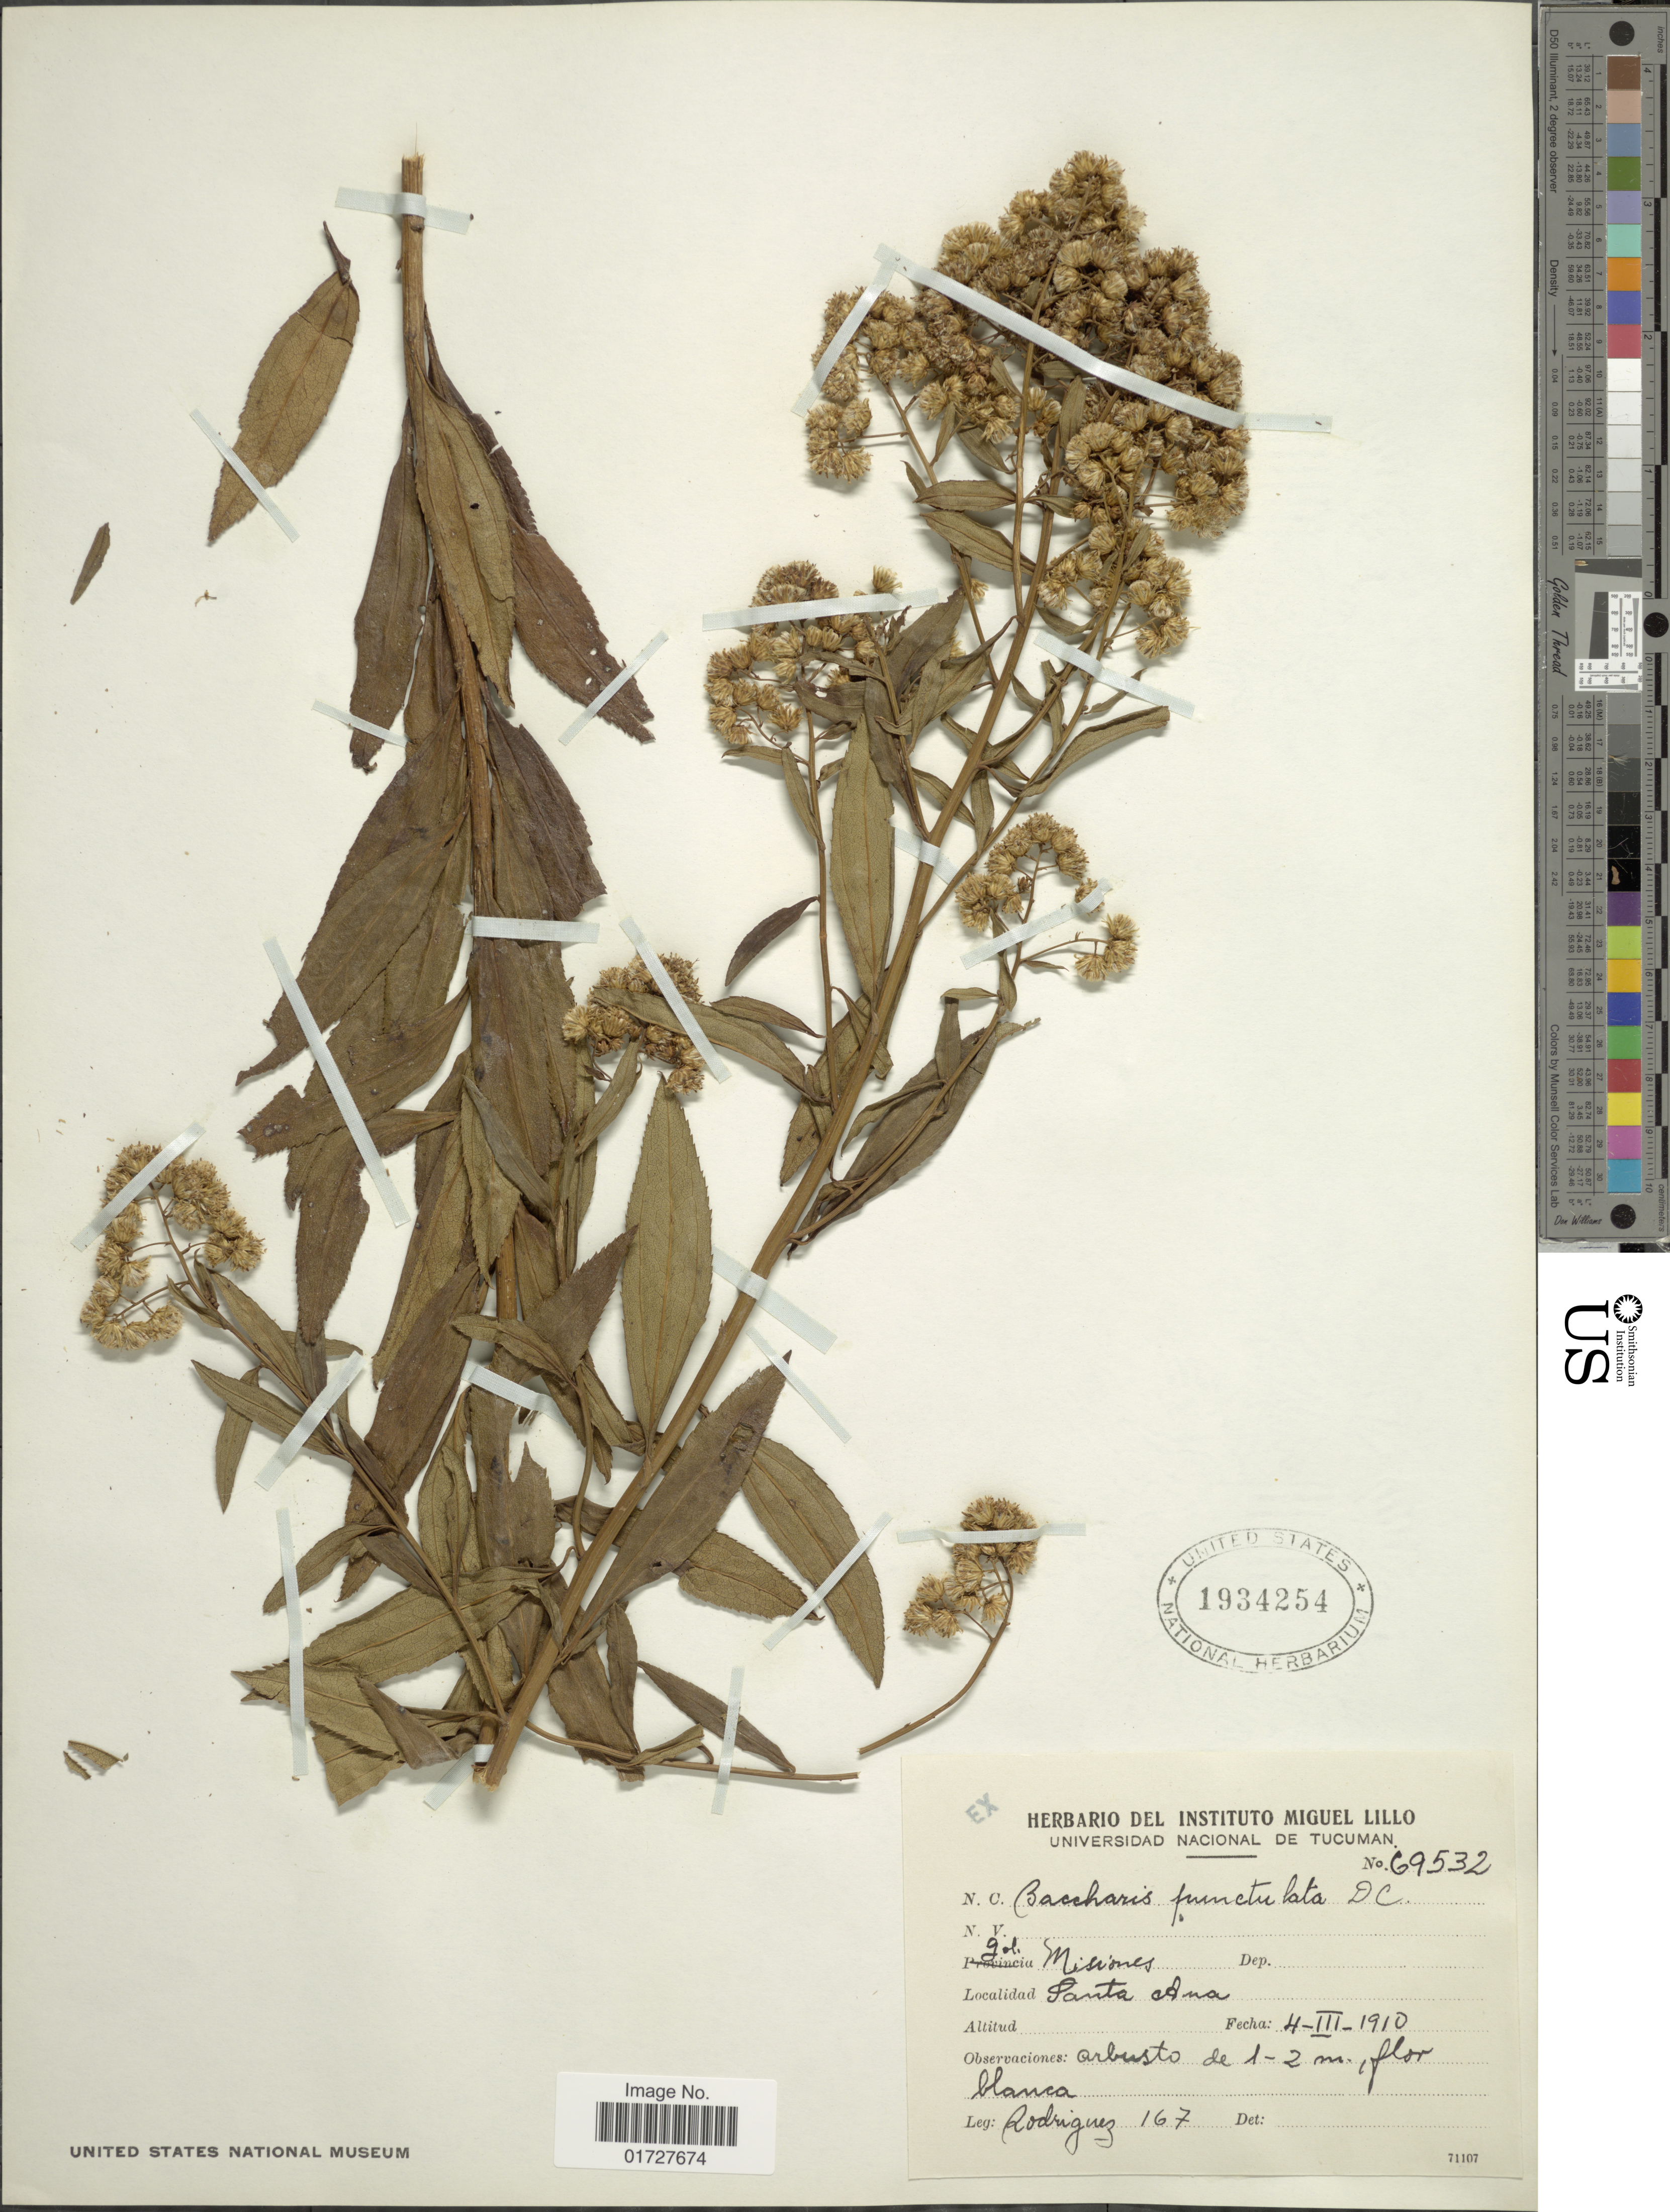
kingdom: Plantae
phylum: Tracheophyta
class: Magnoliopsida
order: Asterales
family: Asteraceae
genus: Baccharis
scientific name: Baccharis punctulata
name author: DC.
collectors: Rodriguez, --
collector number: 167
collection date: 1910-03-04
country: Argentina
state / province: Misiones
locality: Santa Ana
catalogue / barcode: US 1934254